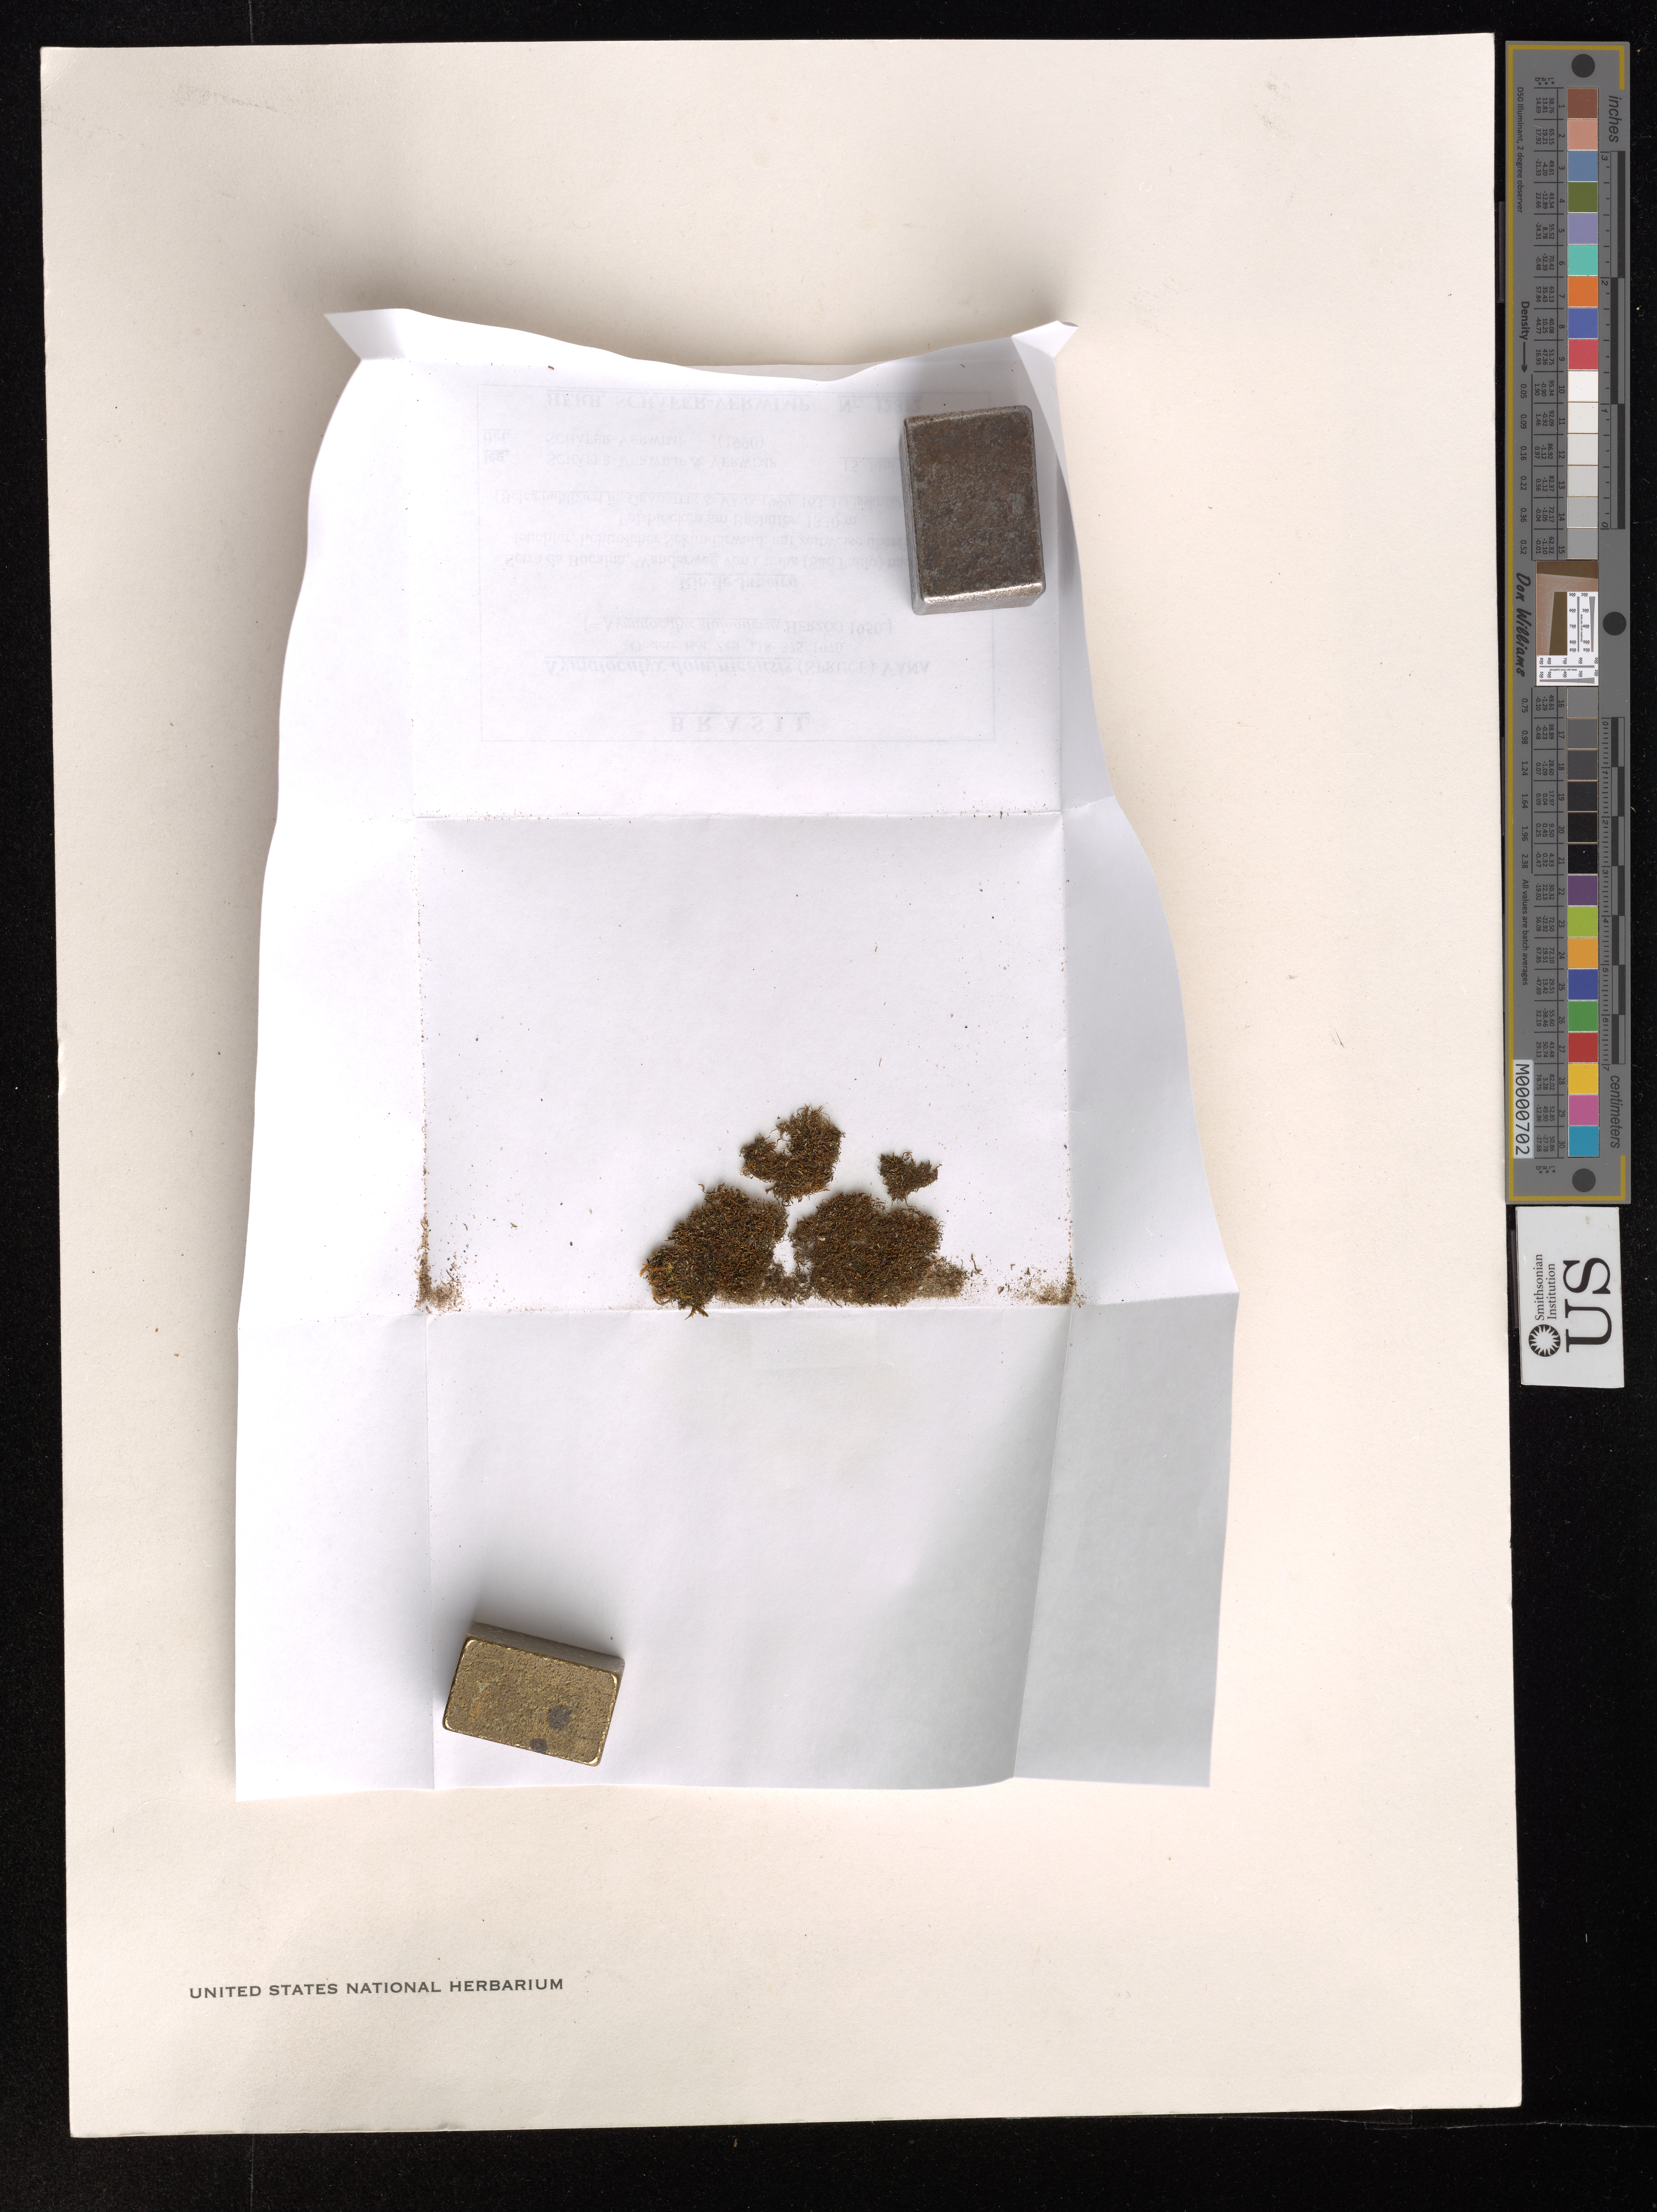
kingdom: Plantae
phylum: Marchantiophyta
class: Jungermanniopsida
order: Jungermanniales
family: Cephaloziellaceae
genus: Kymatocalyx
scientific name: Kymatocalyx dominicensis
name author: (Spruce) Váňa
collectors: A. Schäfer-Verwimp & Verwimp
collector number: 12812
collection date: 1990-06-15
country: Brazil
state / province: Rio de Janeiro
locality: Serra da Bocaina, Wanderweg von Cunha (São Paulo) nach Parati, feuchter, lichtreicher Sekundärwald, auf zeitweise überflossenen Felsblöcken am Bachufer.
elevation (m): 1330